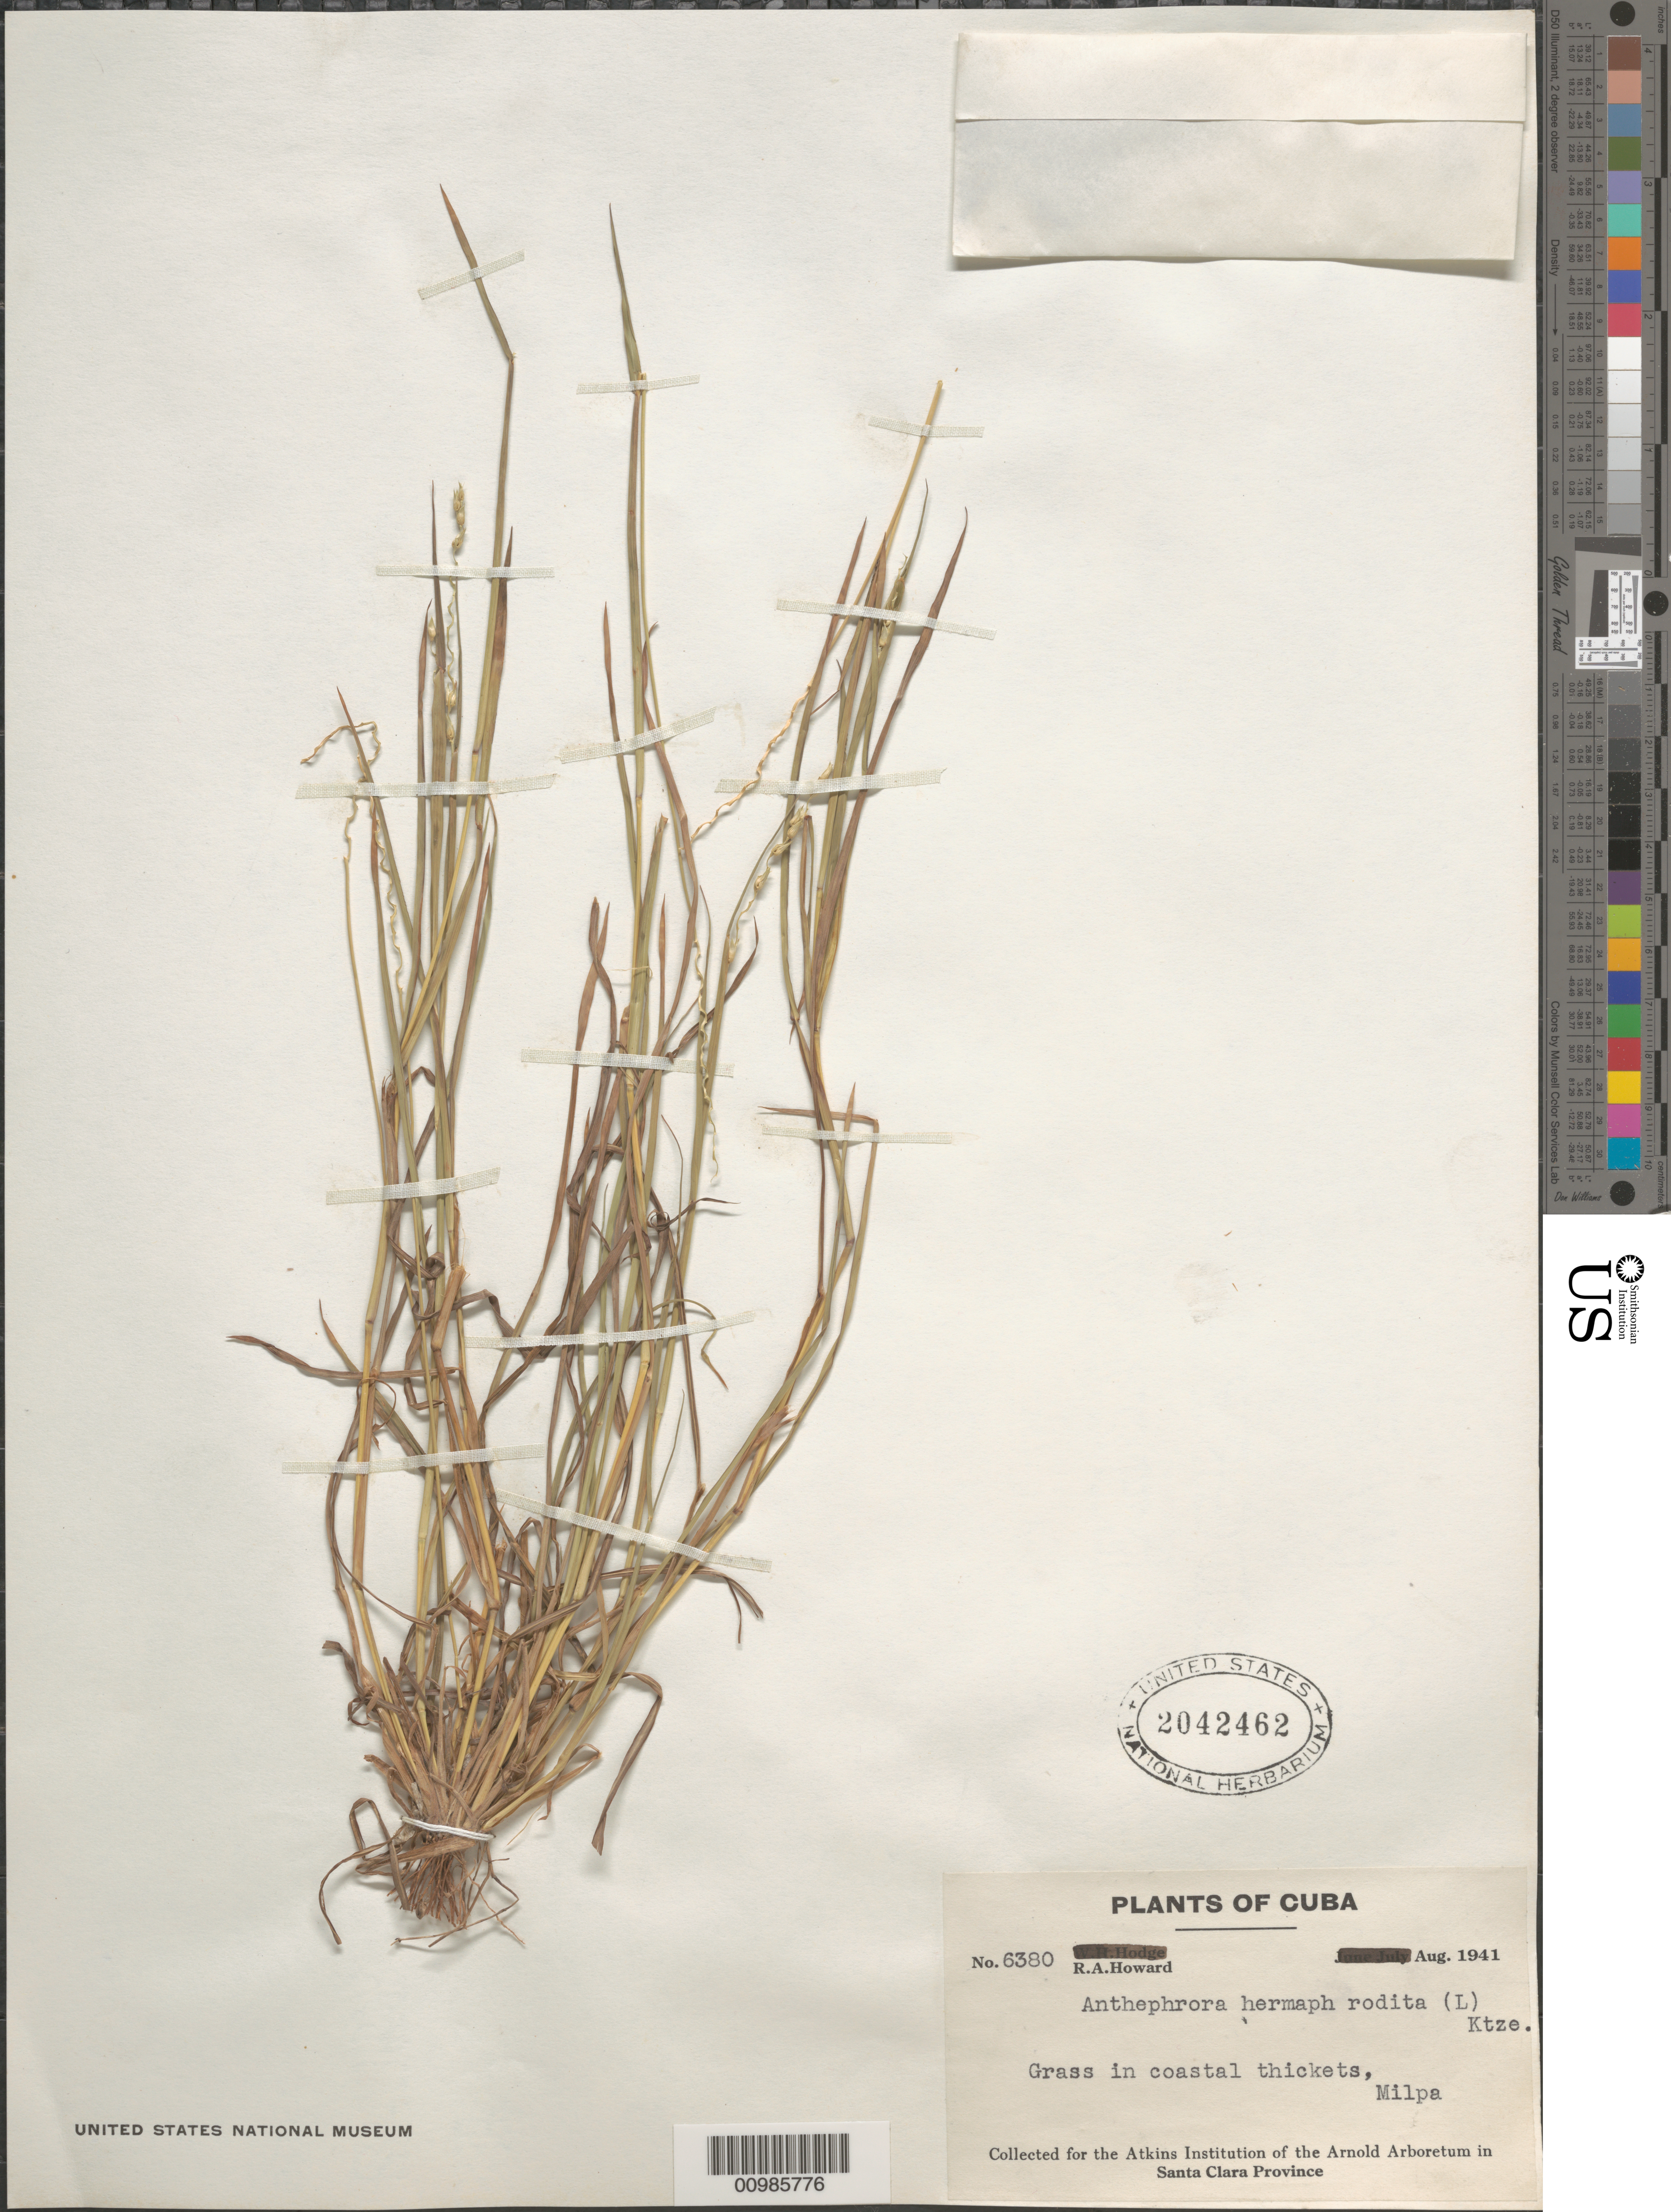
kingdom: Plantae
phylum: Tracheophyta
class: Liliopsida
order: Poales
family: Poaceae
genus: Anthephora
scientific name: Anthephora hermaphrodita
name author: (L.) Kuntze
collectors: R. A. Howard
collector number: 6380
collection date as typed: Aug 1941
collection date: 1941-08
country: Cuba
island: Cuba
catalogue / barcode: US 2042462